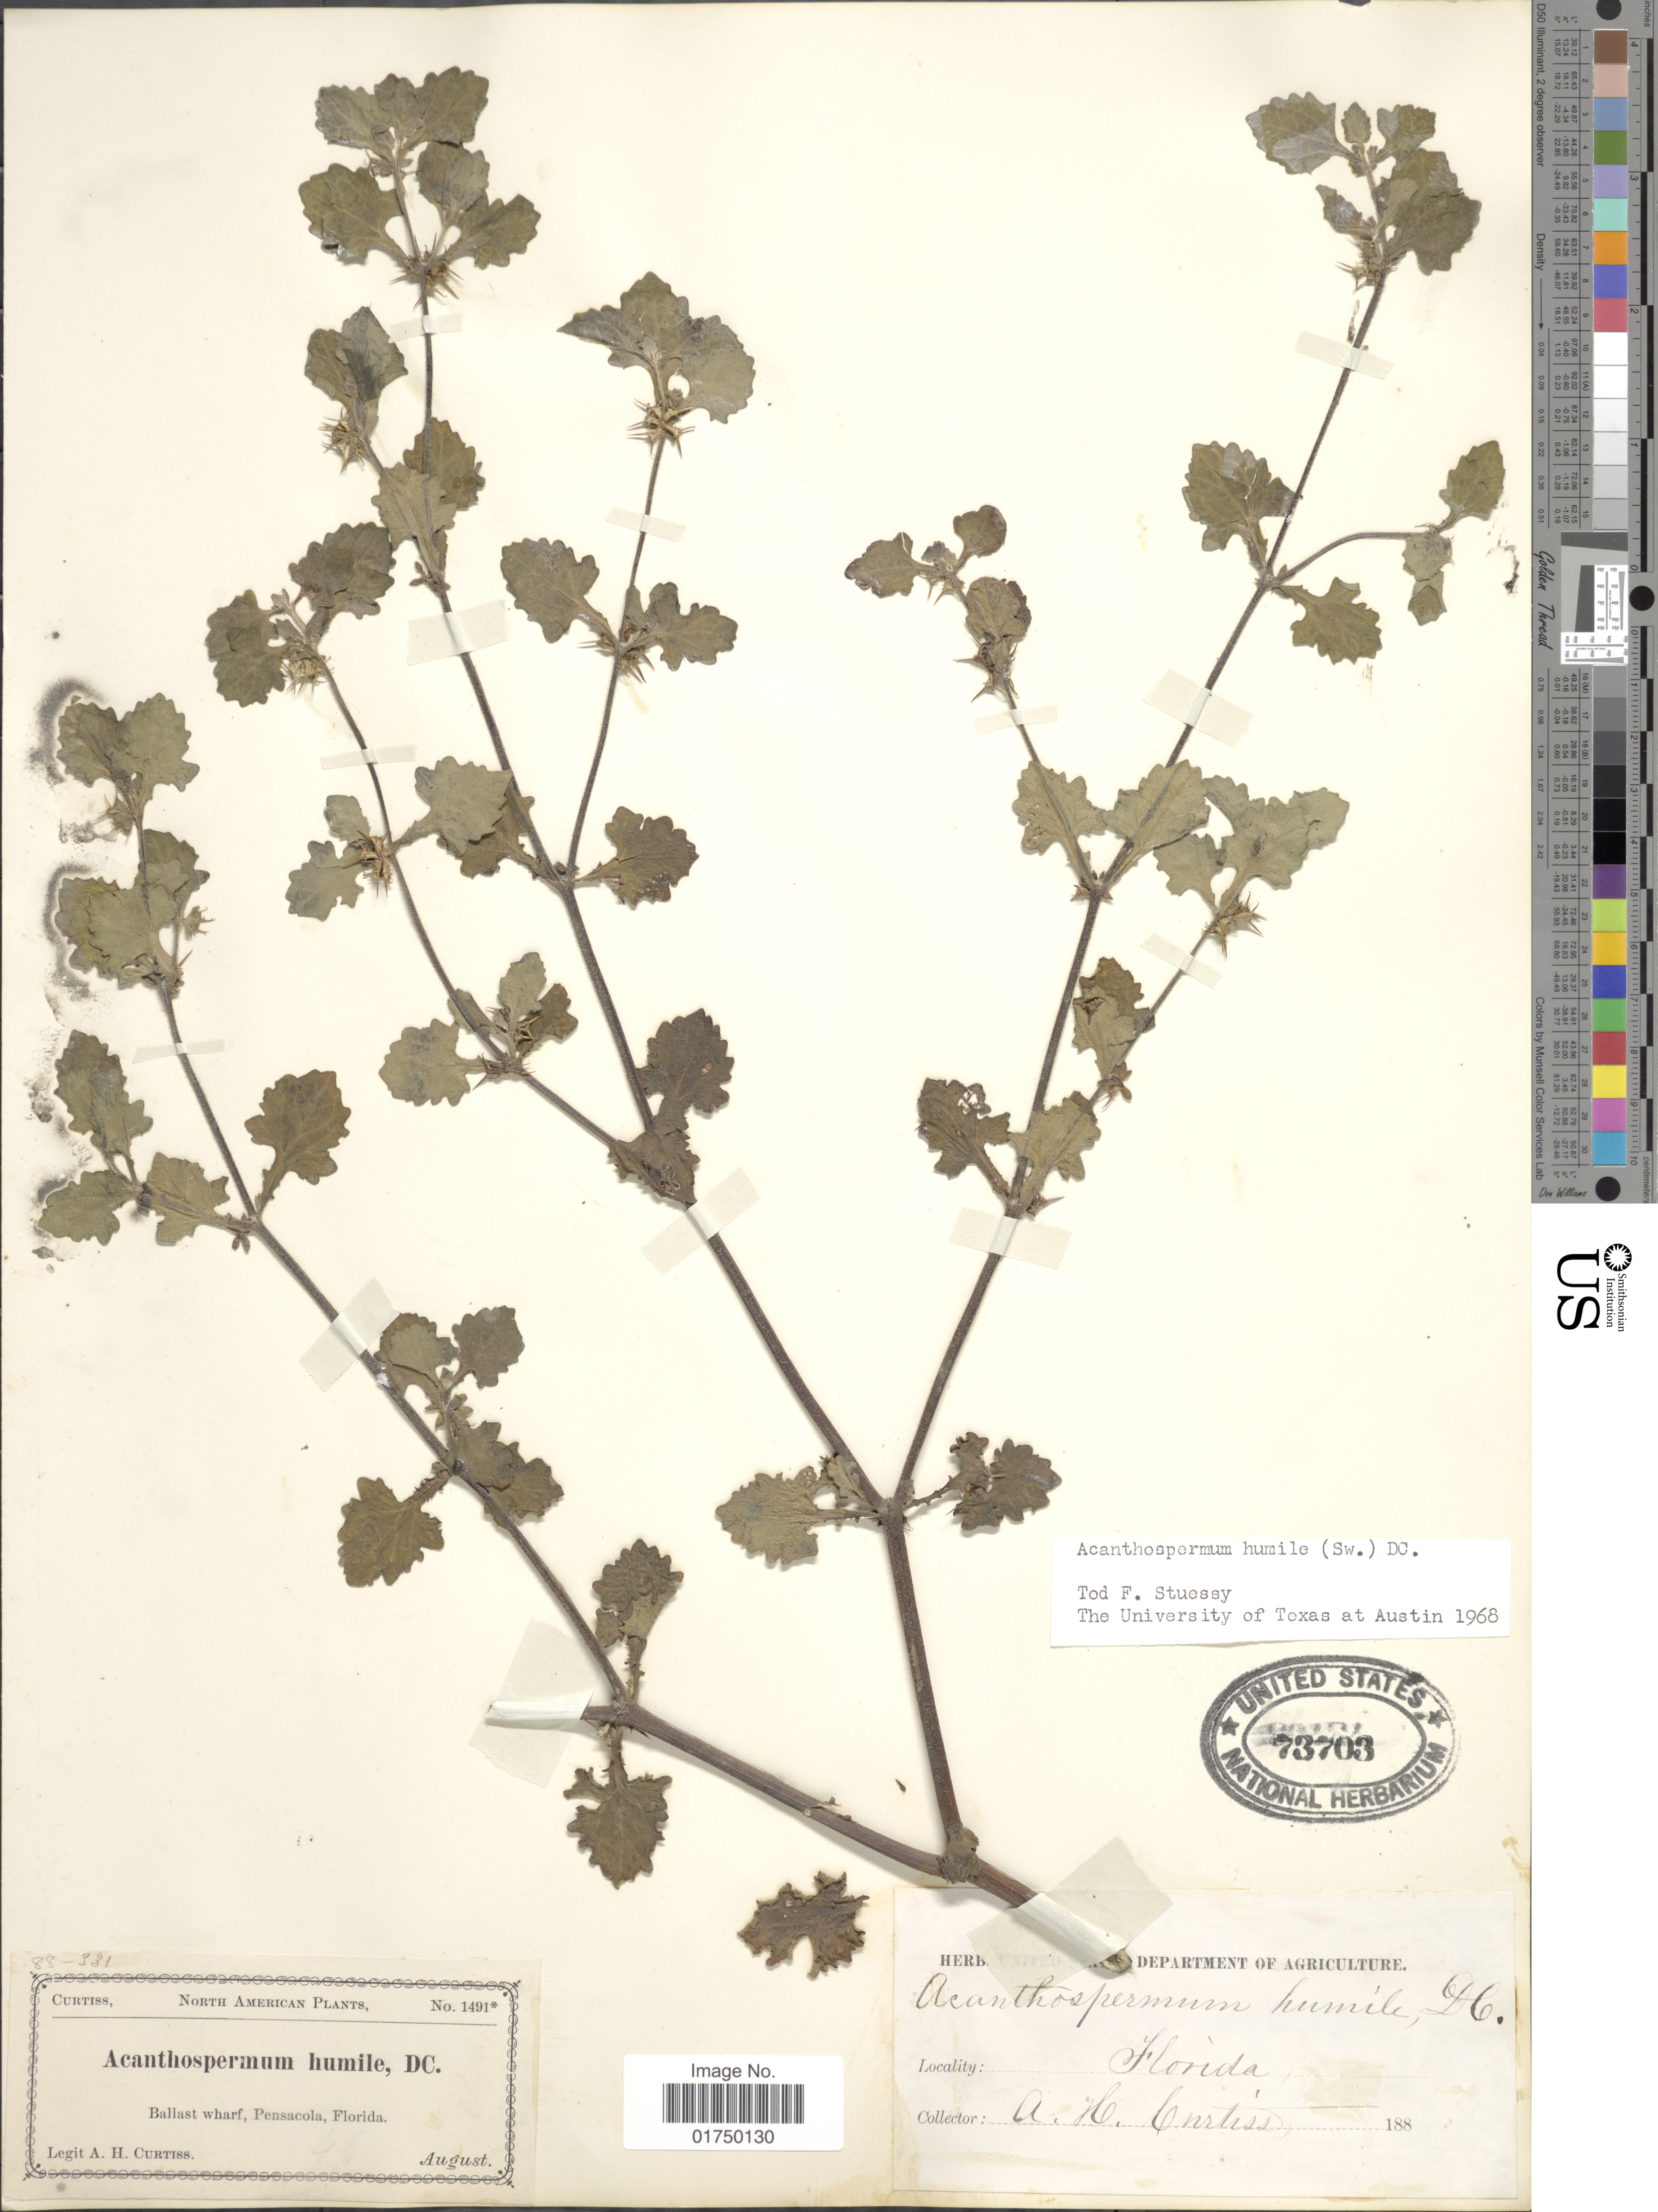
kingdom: Plantae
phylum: Tracheophyta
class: Magnoliopsida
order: Asterales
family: Asteraceae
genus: Acanthospermum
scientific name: Acanthospermum humile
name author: (Sw.) DC.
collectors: A. H. Curtiss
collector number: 1491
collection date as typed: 188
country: United States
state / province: Florida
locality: Ballast wharf, Pensacola, Florida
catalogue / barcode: US 73703